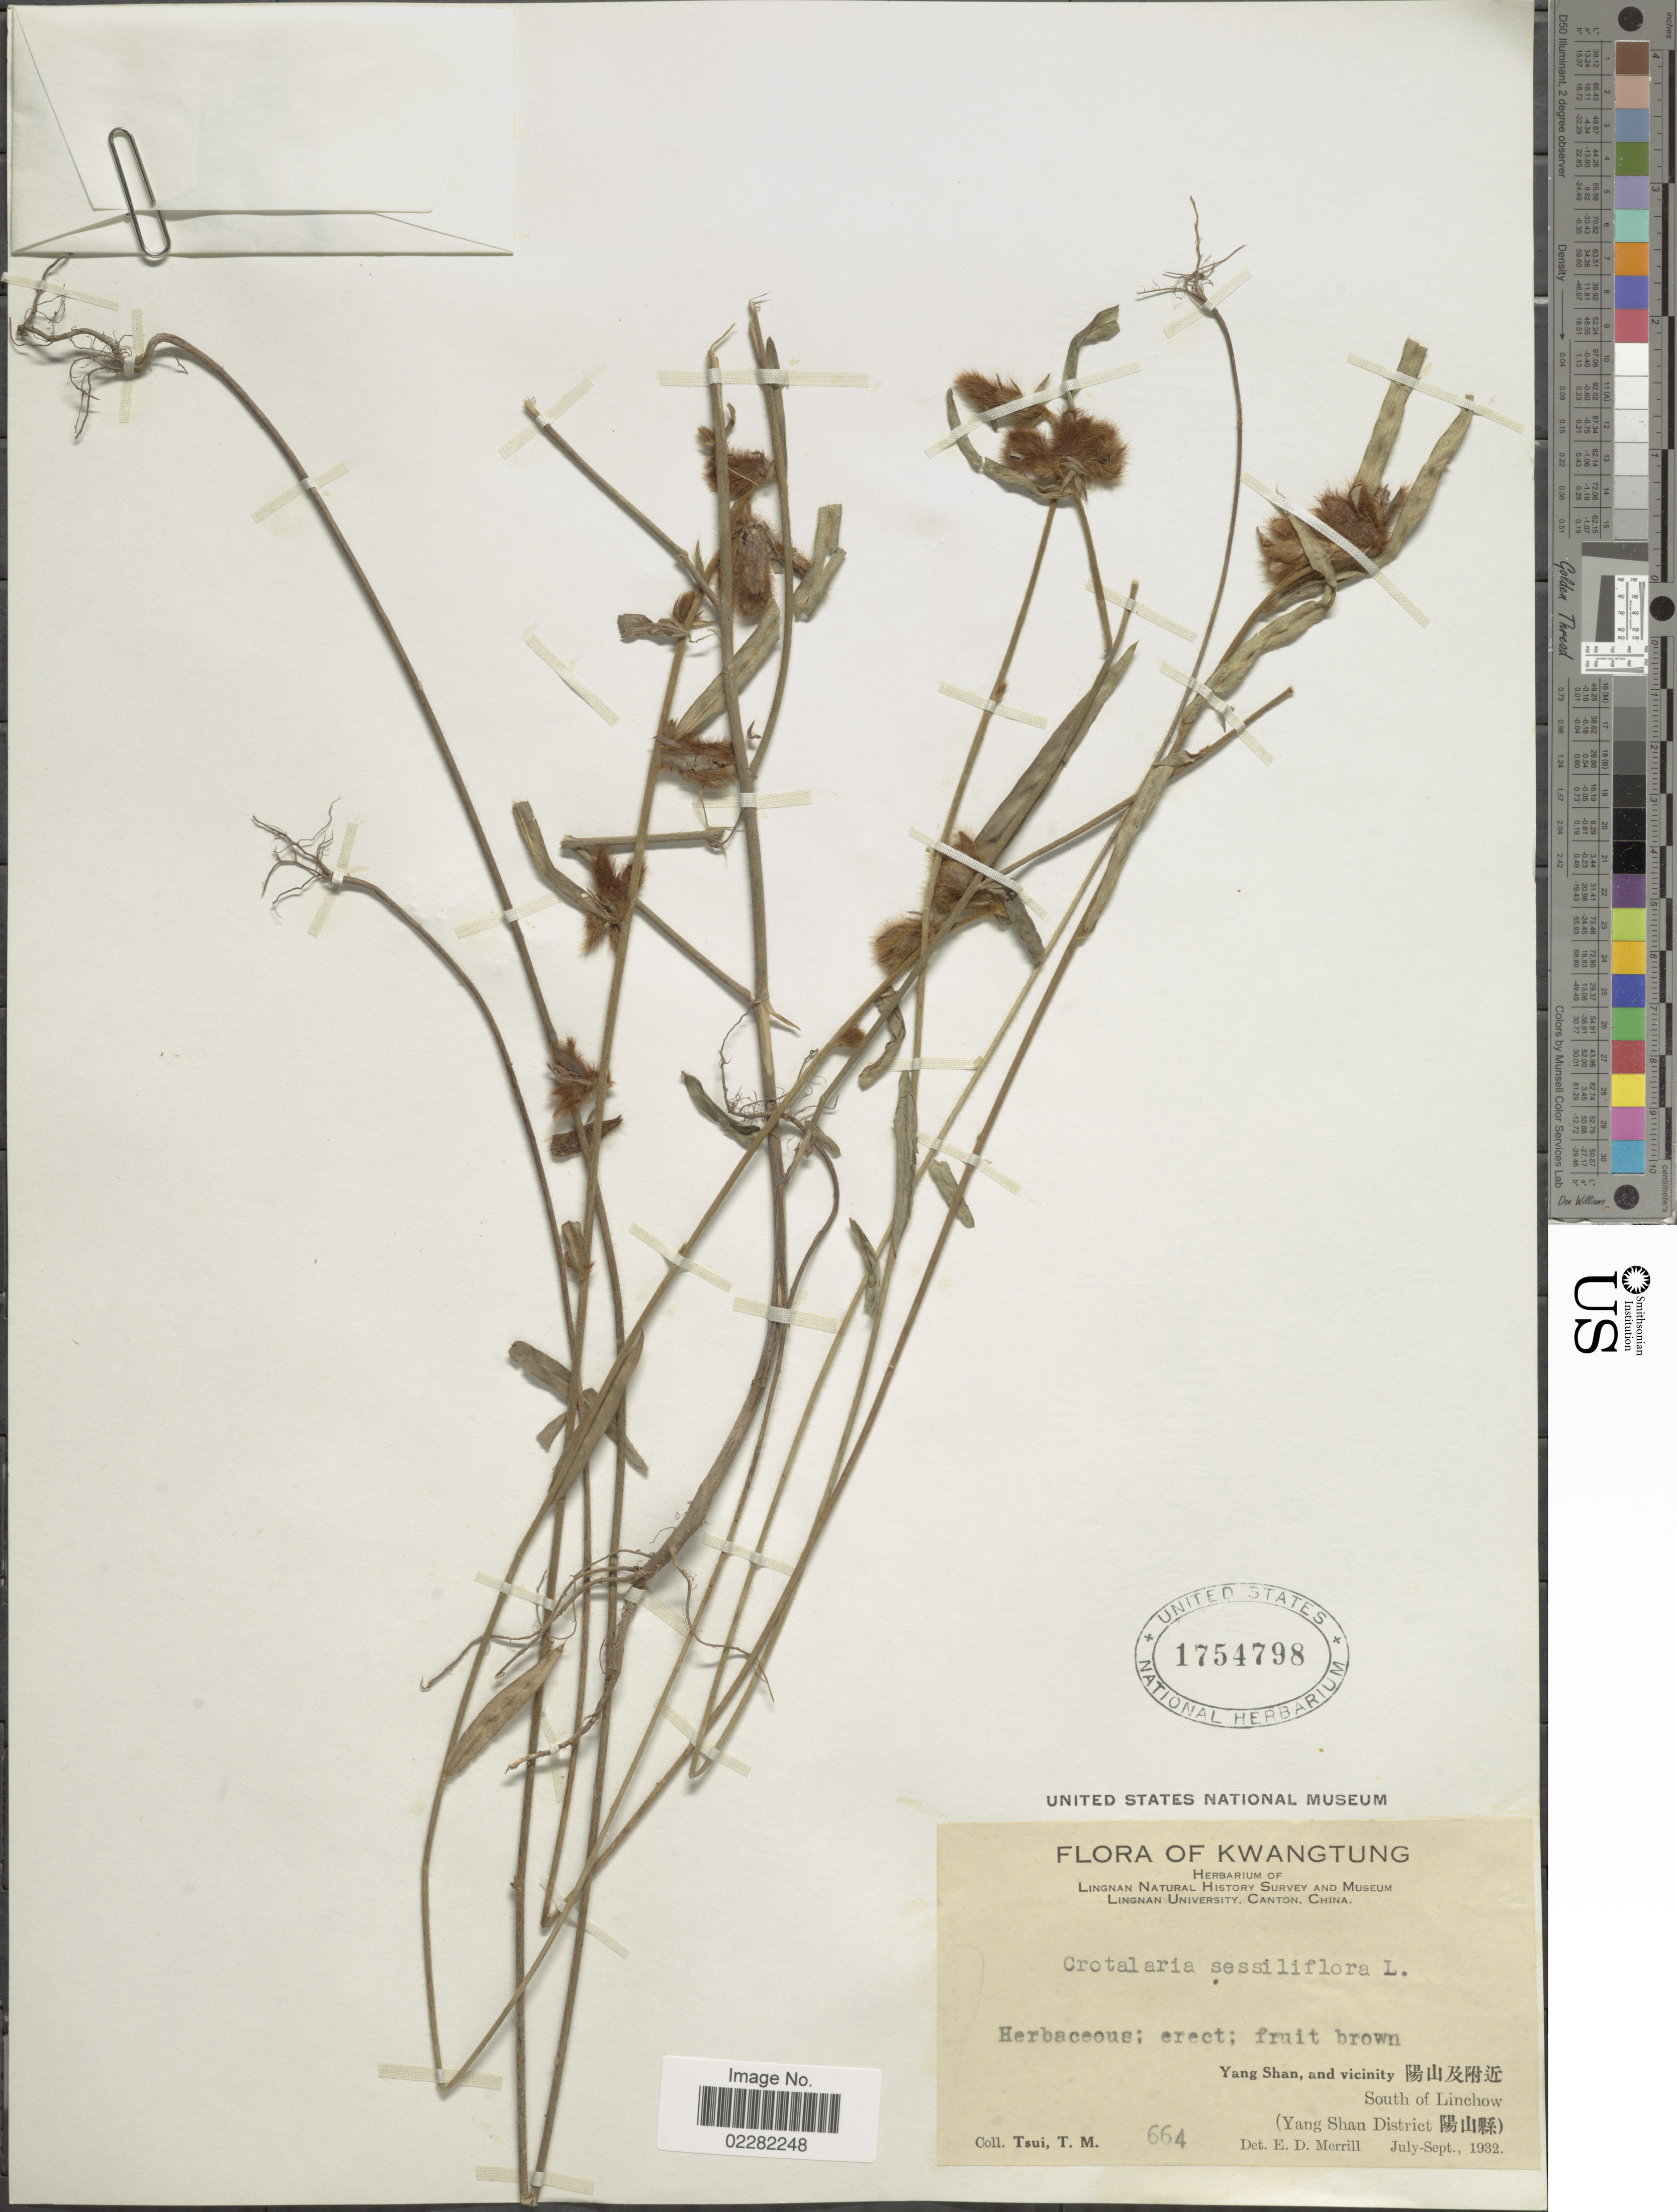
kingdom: Plantae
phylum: Tracheophyta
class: Magnoliopsida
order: Fabales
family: Fabaceae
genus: Crotalaria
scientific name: Crotalaria sessilifolia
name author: L.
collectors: T. Tsui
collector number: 664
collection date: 1932-07/1932-09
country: China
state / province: Guangdong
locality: Yang Shan, and vicinity South of Linchow (Yang Shan District) Kwangtung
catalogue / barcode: US 1754798